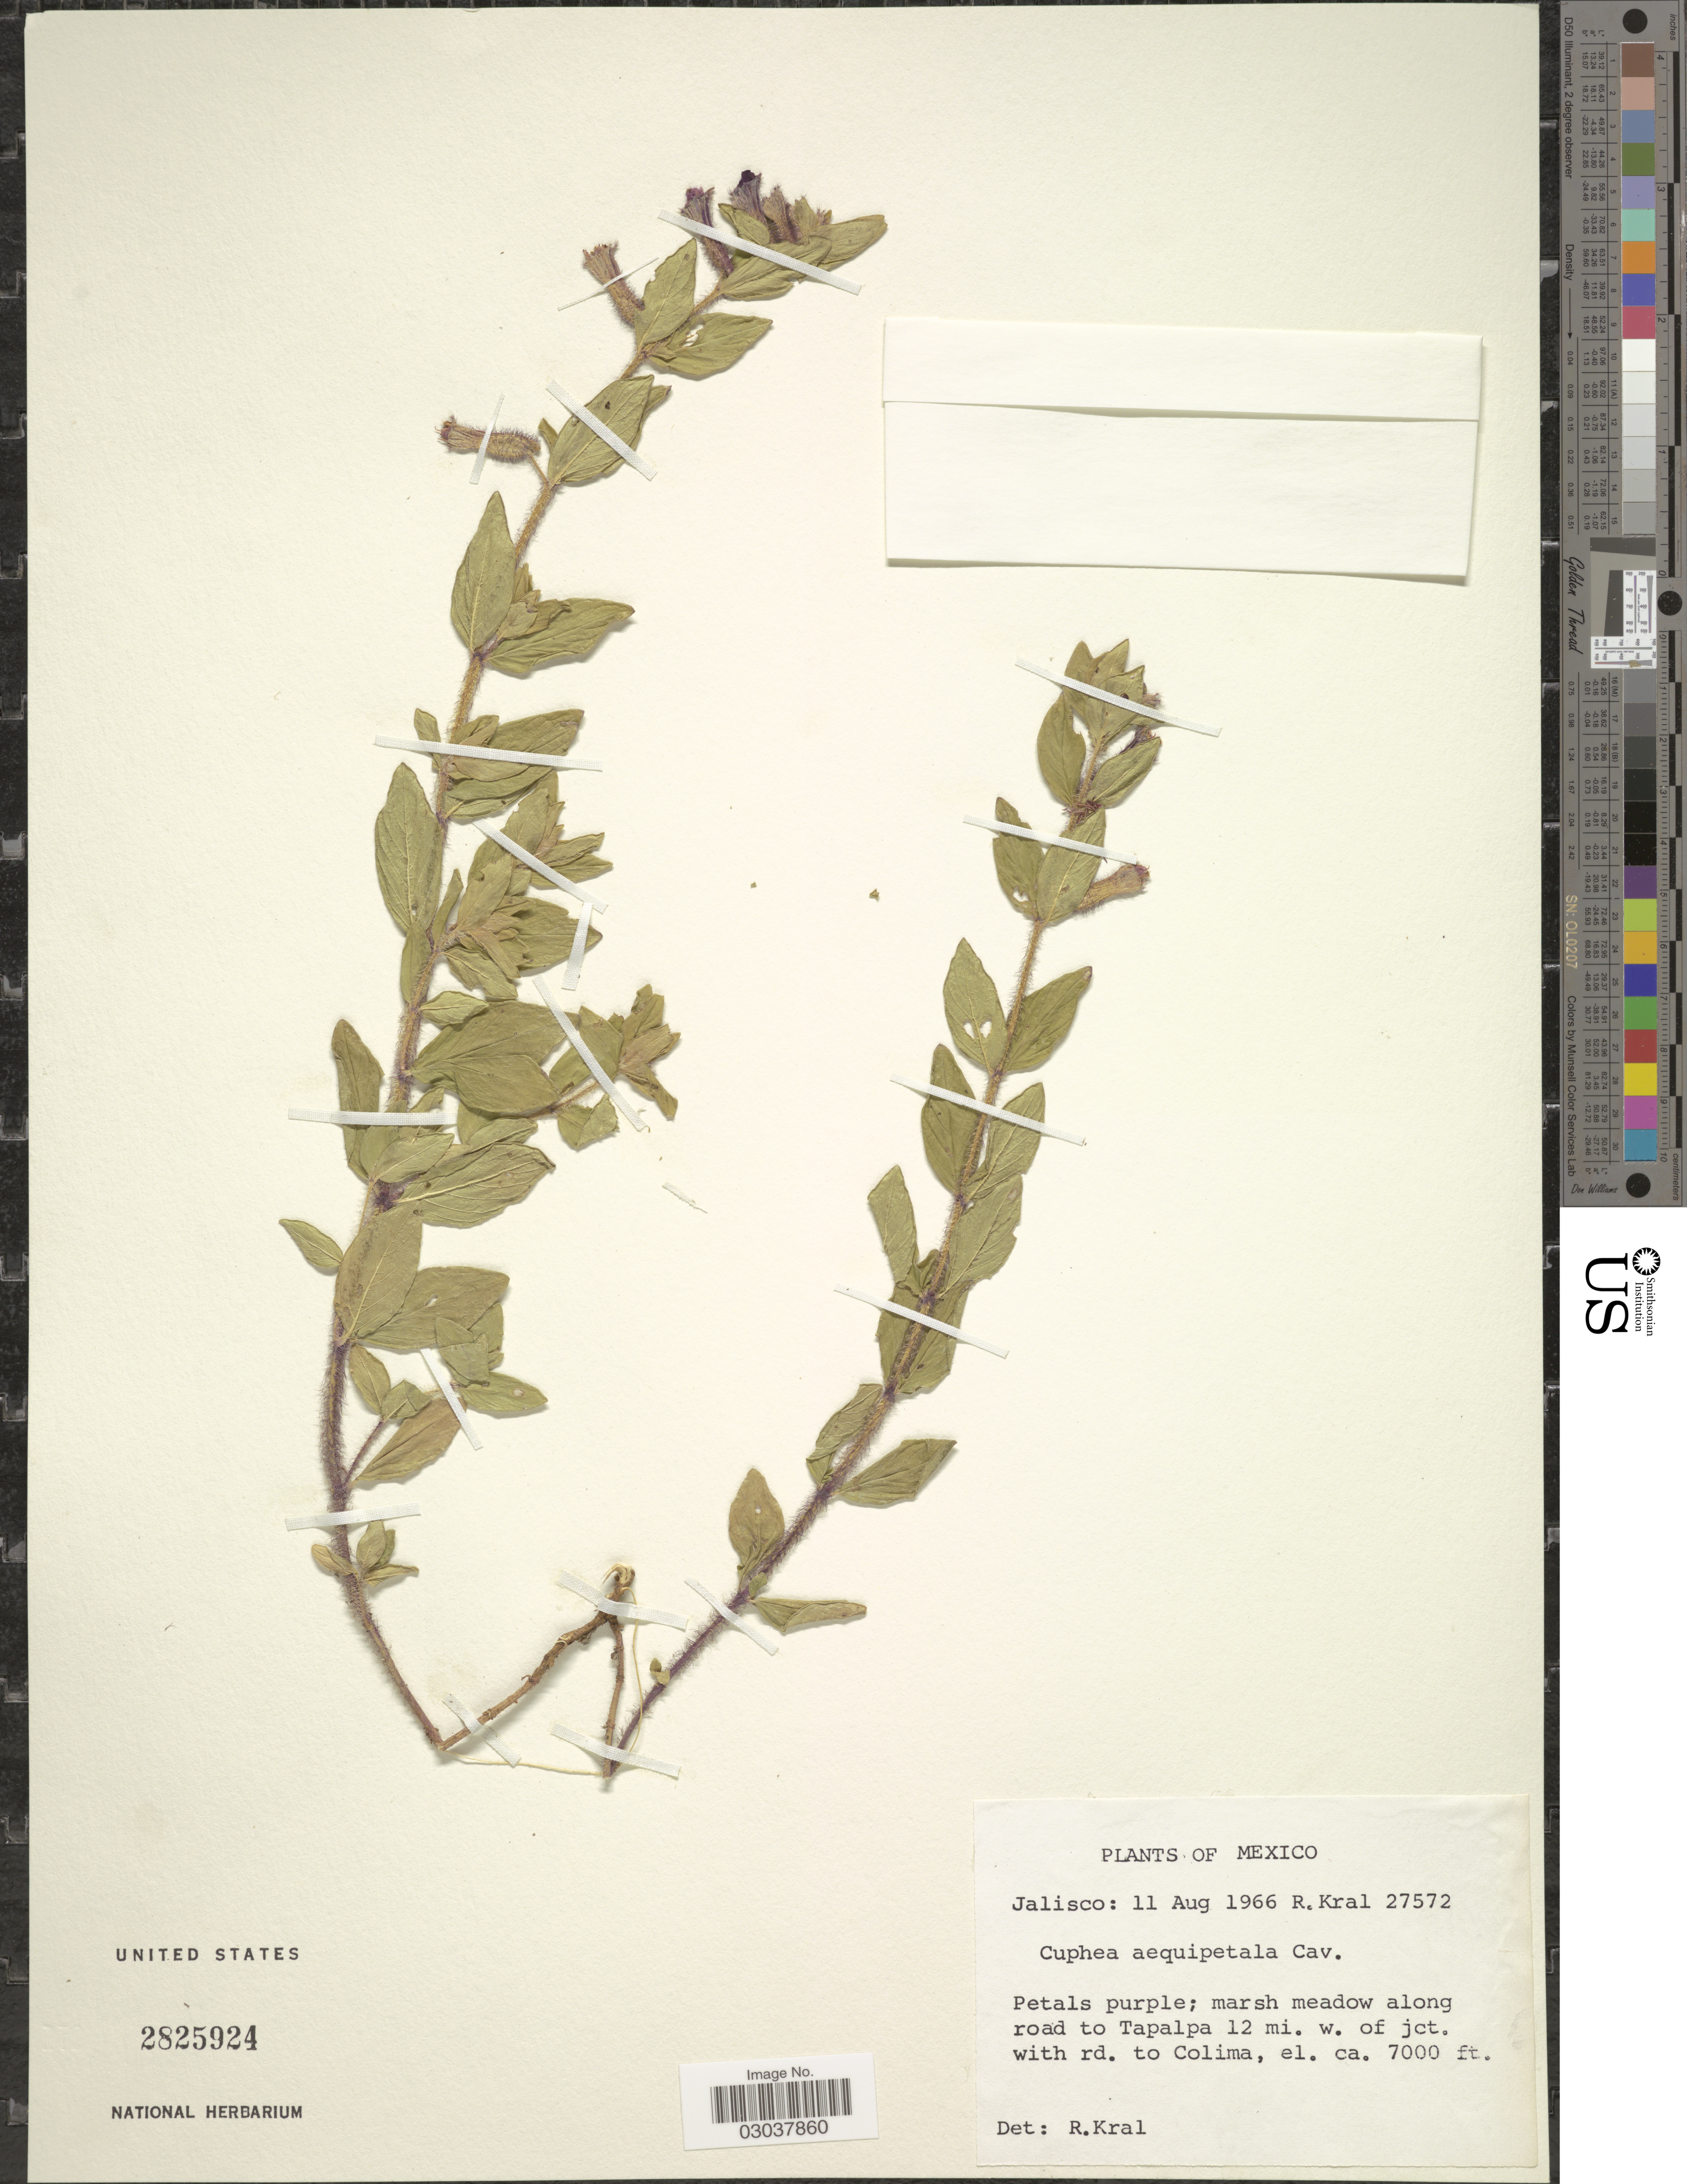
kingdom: Plantae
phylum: Tracheophyta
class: Magnoliopsida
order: Myrtales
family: Lythraceae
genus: Cuphea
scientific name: Cuphea aequipetala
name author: Cav.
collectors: R. Kral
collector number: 27572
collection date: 1966-08-11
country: Mexico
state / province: Jalisco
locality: Marsh meadow along road to Tapalpa 12 mi. w. of jct. with rd. to Colima.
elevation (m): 2134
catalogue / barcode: US 2825924